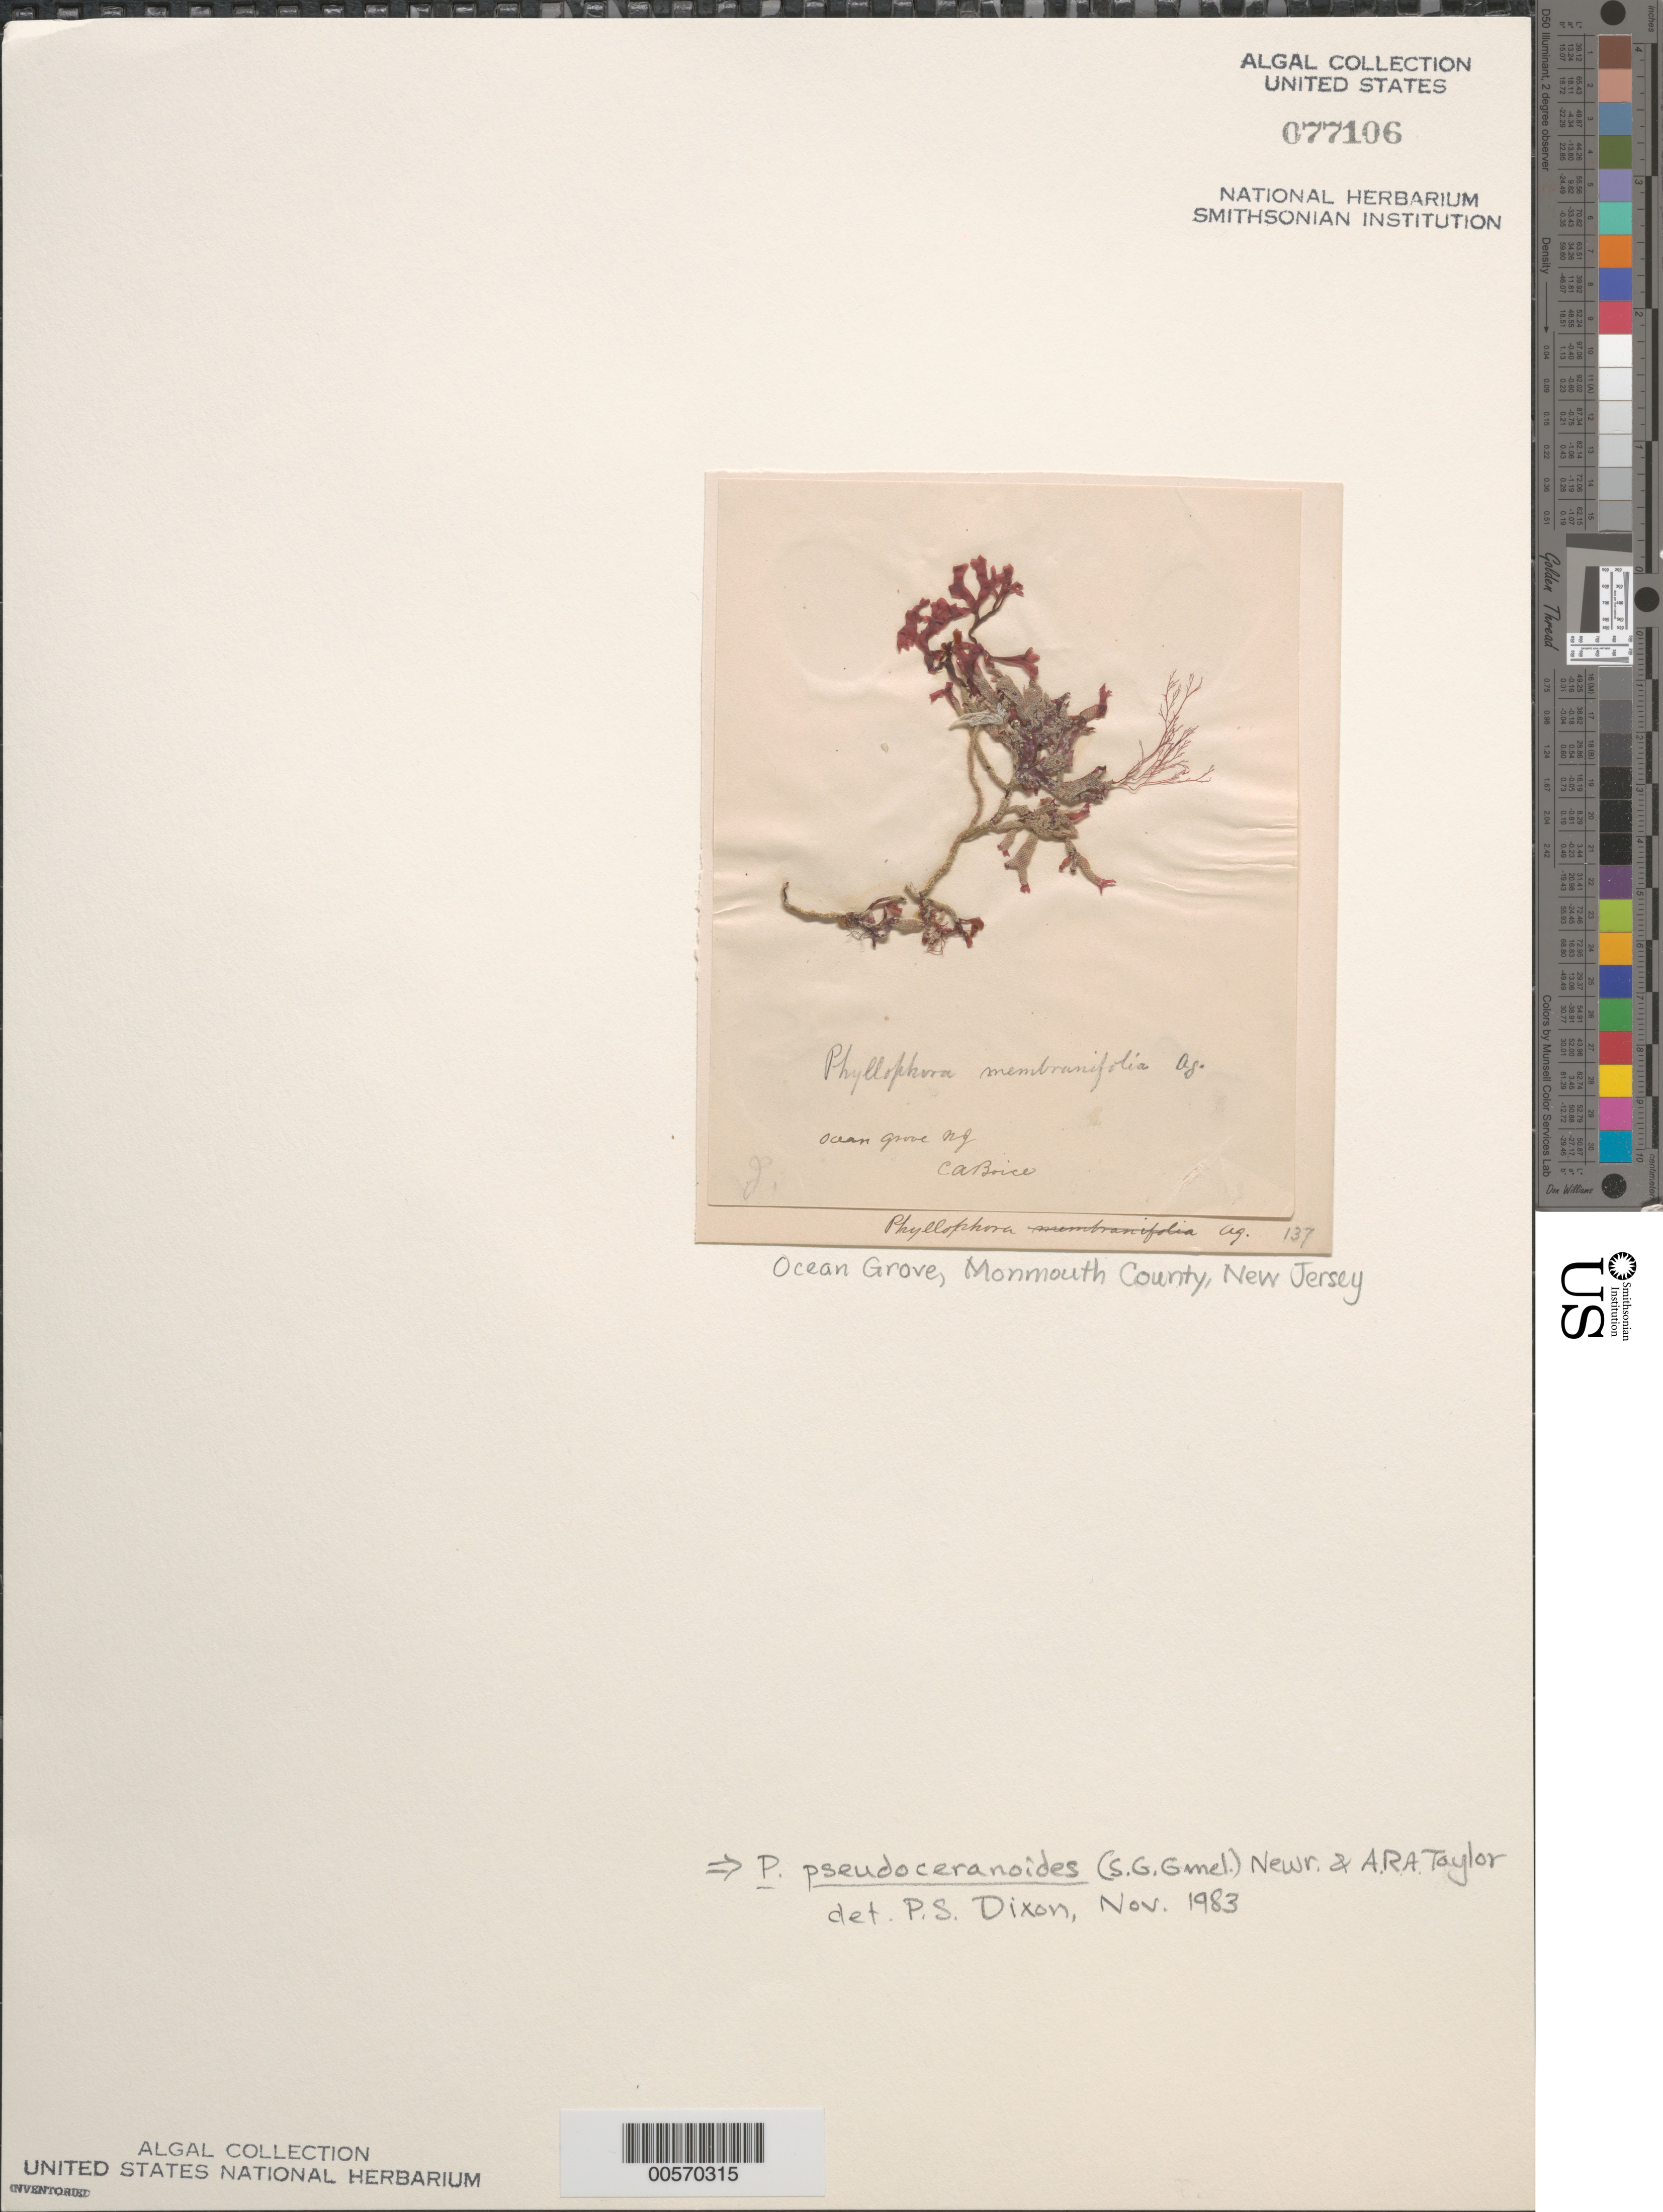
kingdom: Plantae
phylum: Rhodophyta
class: Florideophyceae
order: Gigartinales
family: Phyllophoraceae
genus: Phyllophora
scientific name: Phyllophora pseudoceranoides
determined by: Dixon, P. S.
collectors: C. Boice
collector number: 137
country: United States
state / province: New Jersey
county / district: Monmouth County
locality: Ocean Grove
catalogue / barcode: US 77106